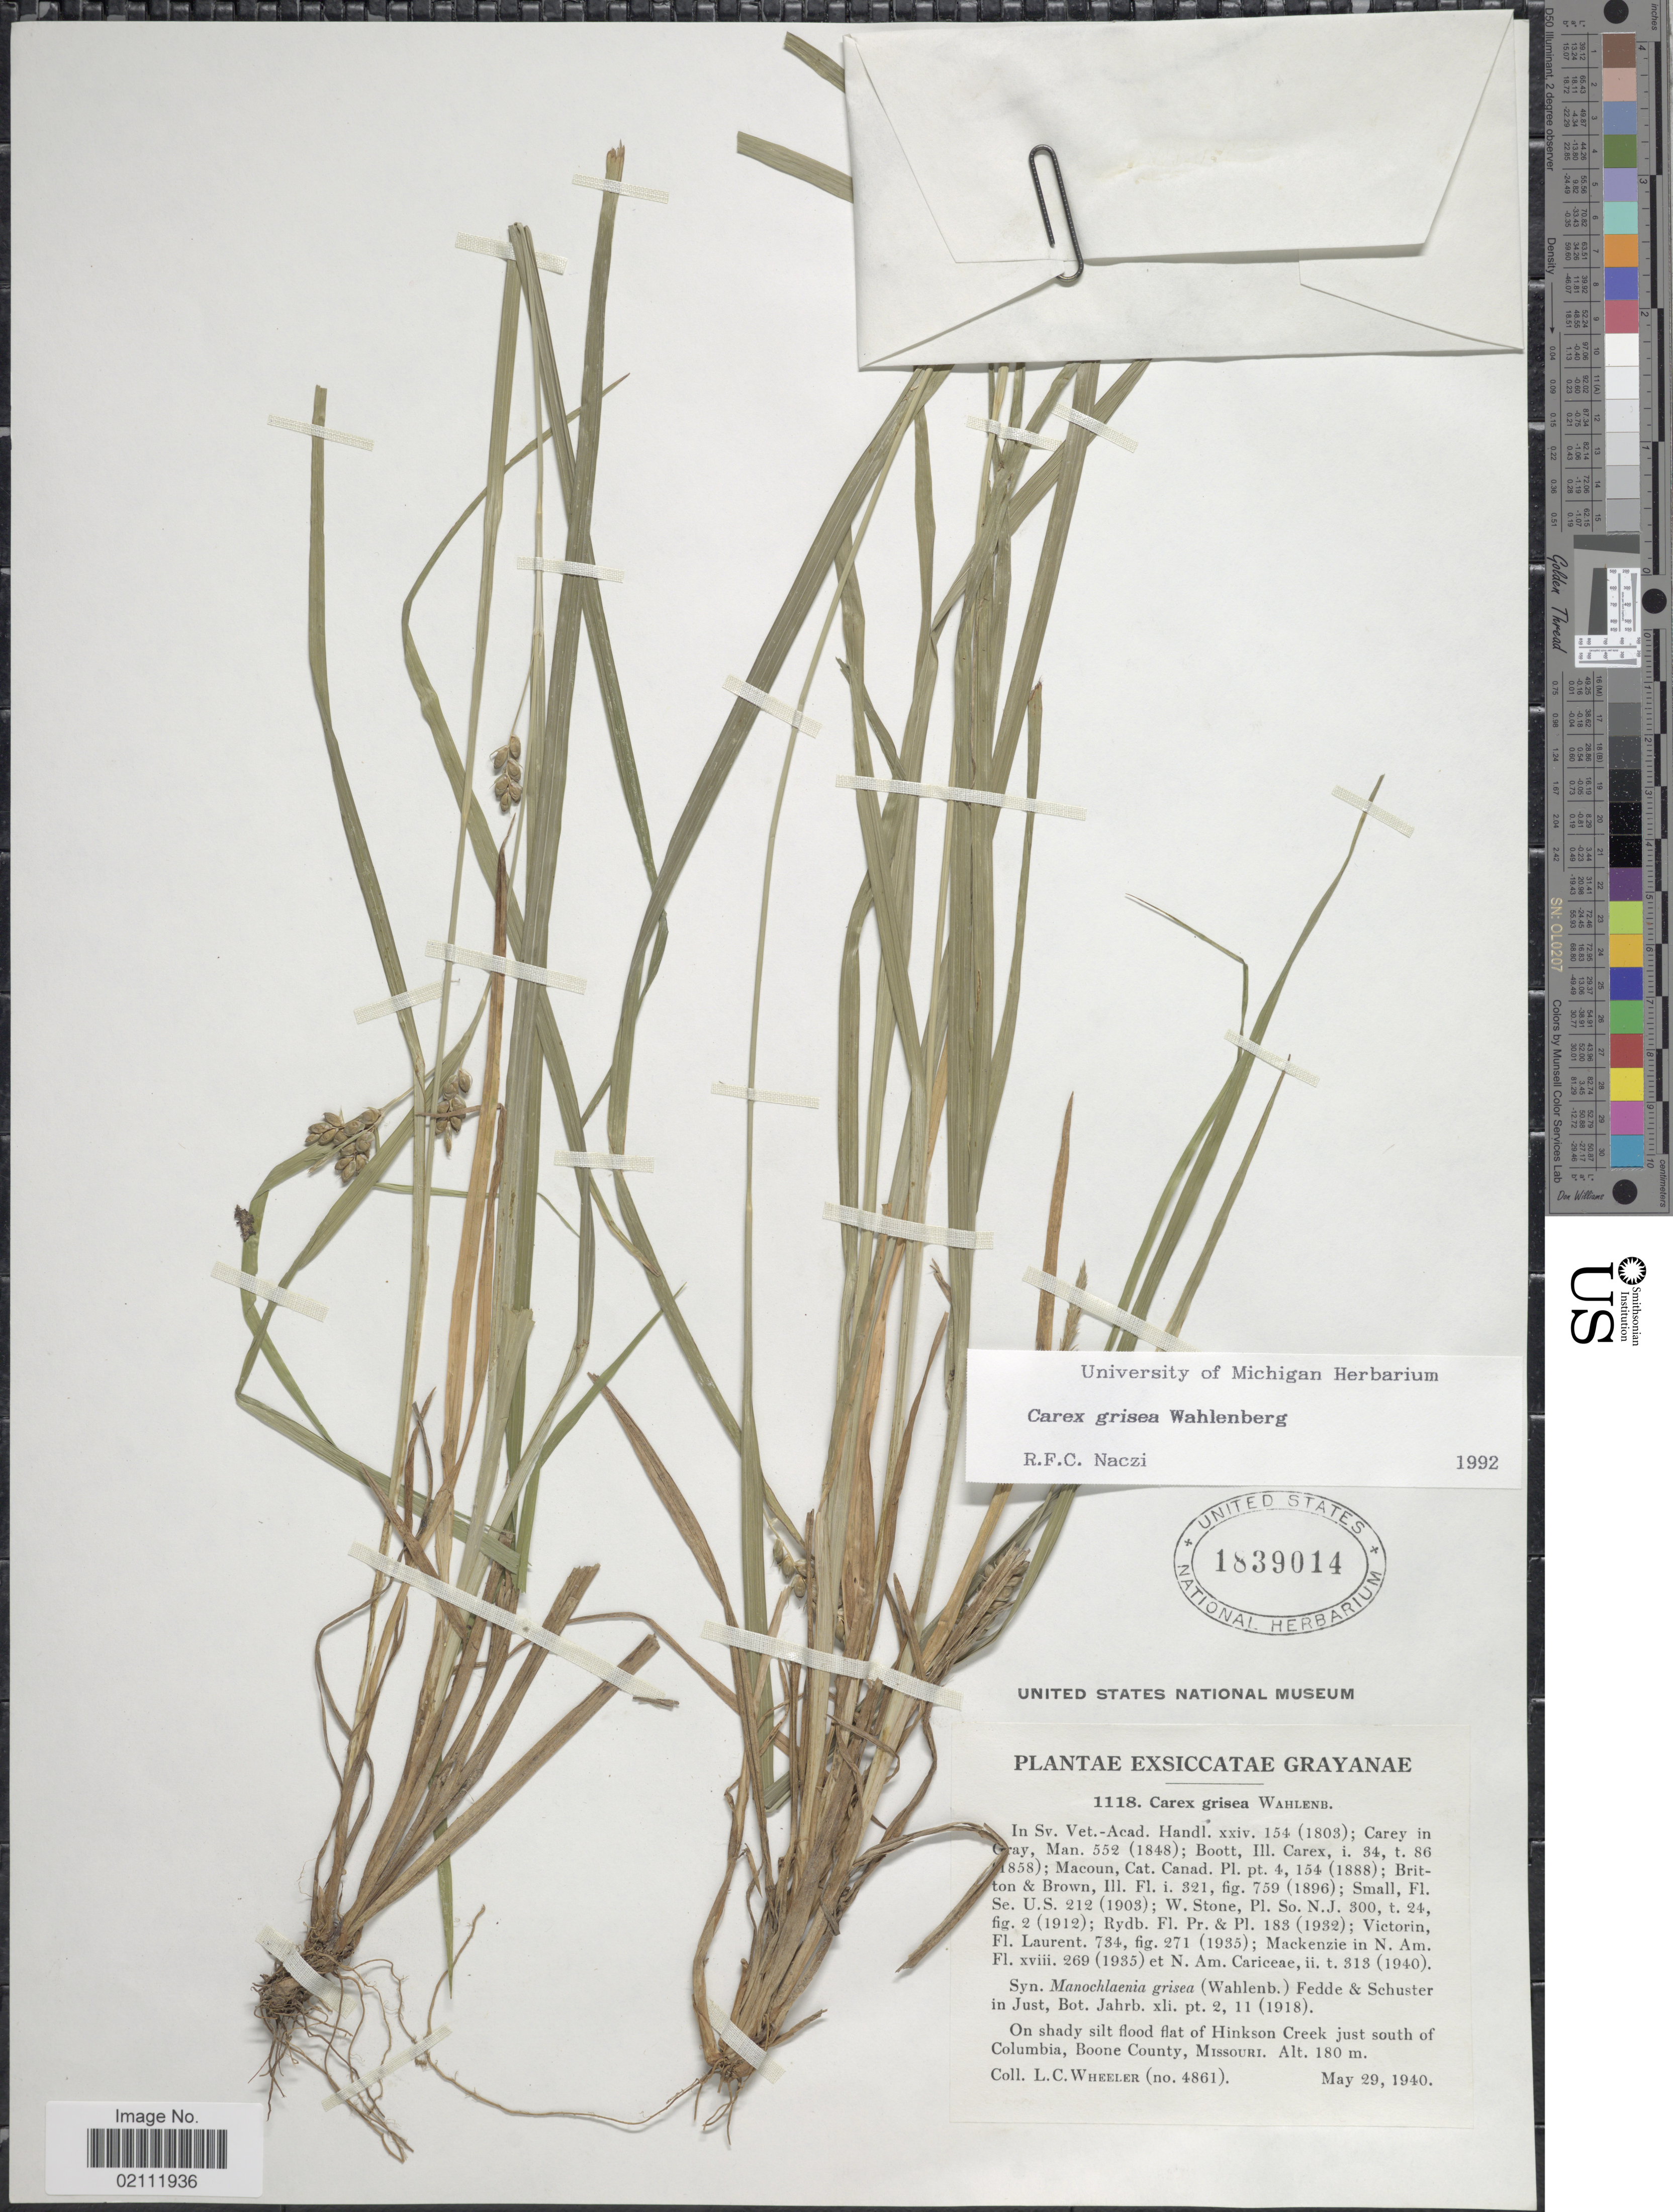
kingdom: Plantae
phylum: Tracheophyta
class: Liliopsida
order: Poales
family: Cyperaceae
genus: Carex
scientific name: Carex grisea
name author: Wahlenb.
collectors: L. C. Wheeler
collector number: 4861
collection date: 1940-05-29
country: United States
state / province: Missouri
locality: On shady silt flood flat of Hinkson Creek just south of Columbia, Boone County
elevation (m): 180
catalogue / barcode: US 1839014